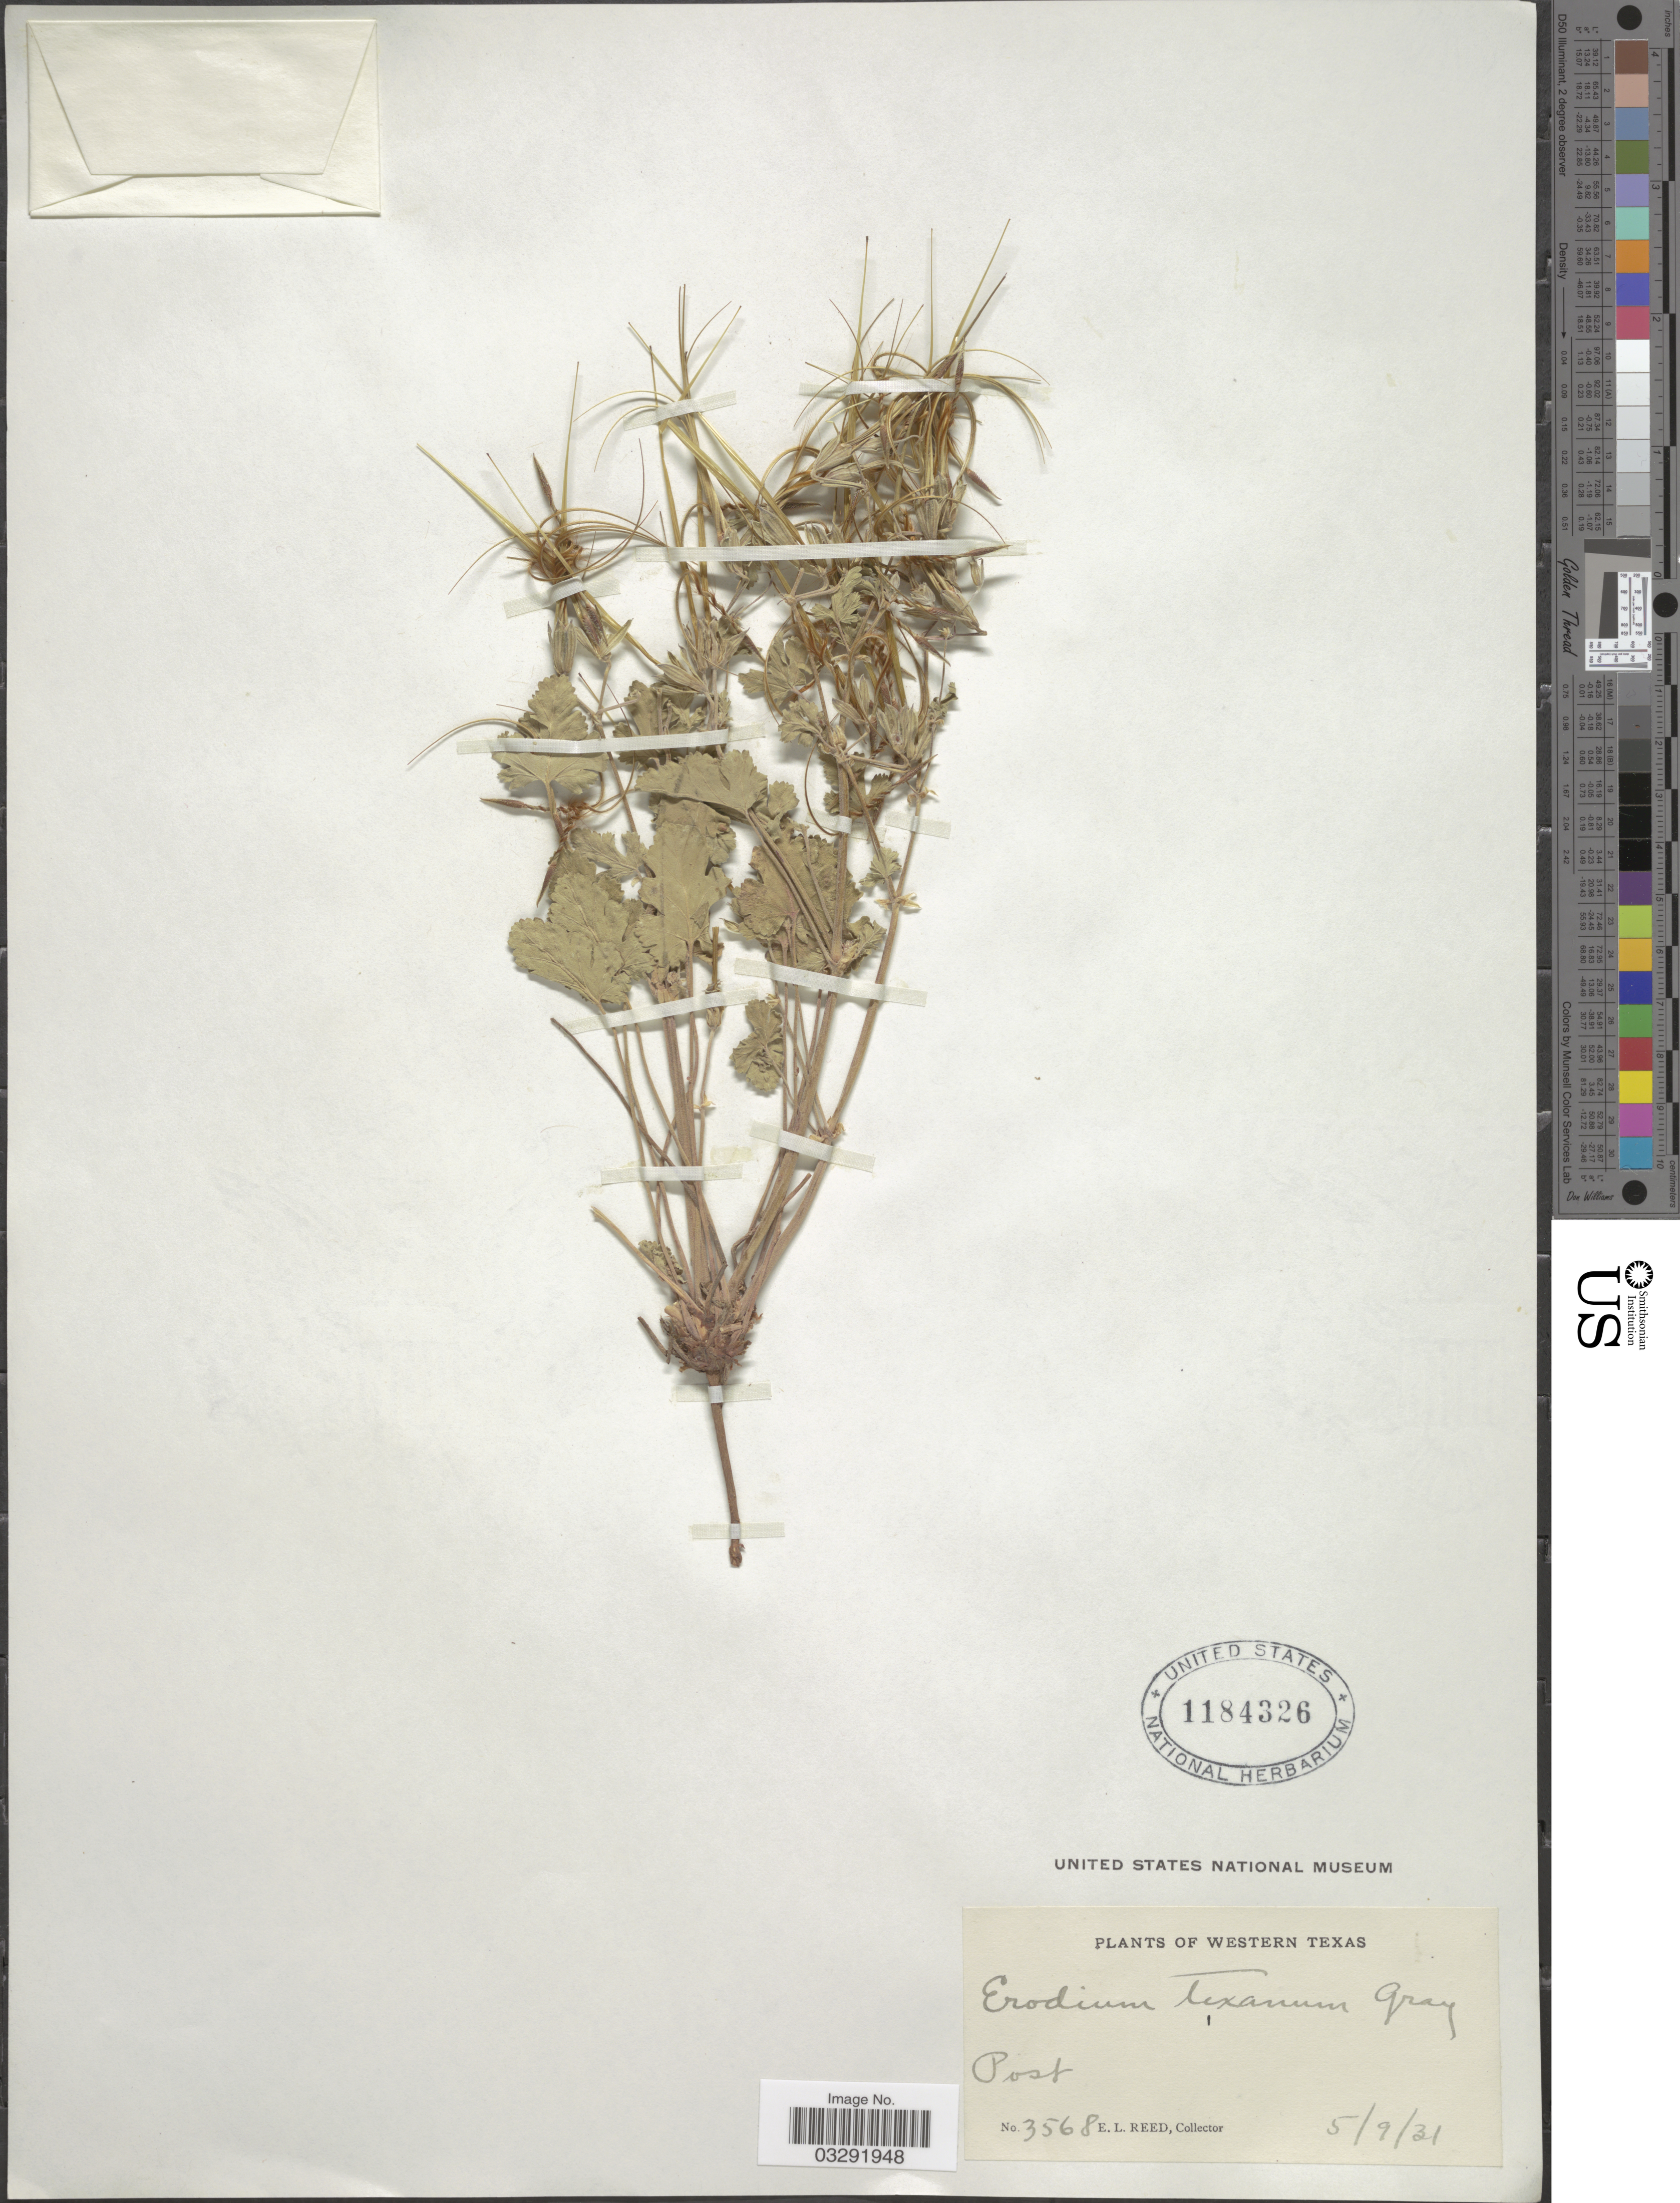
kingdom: Plantae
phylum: Tracheophyta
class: Magnoliopsida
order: Geraniales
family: Geraniaceae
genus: Erodium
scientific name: Erodium texanum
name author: A. Gray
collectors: E. Reed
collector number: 3568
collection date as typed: Transcribed d/m/y: 9/5/31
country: United States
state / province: Texas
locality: Western Texas. Post.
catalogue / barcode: US 1184326